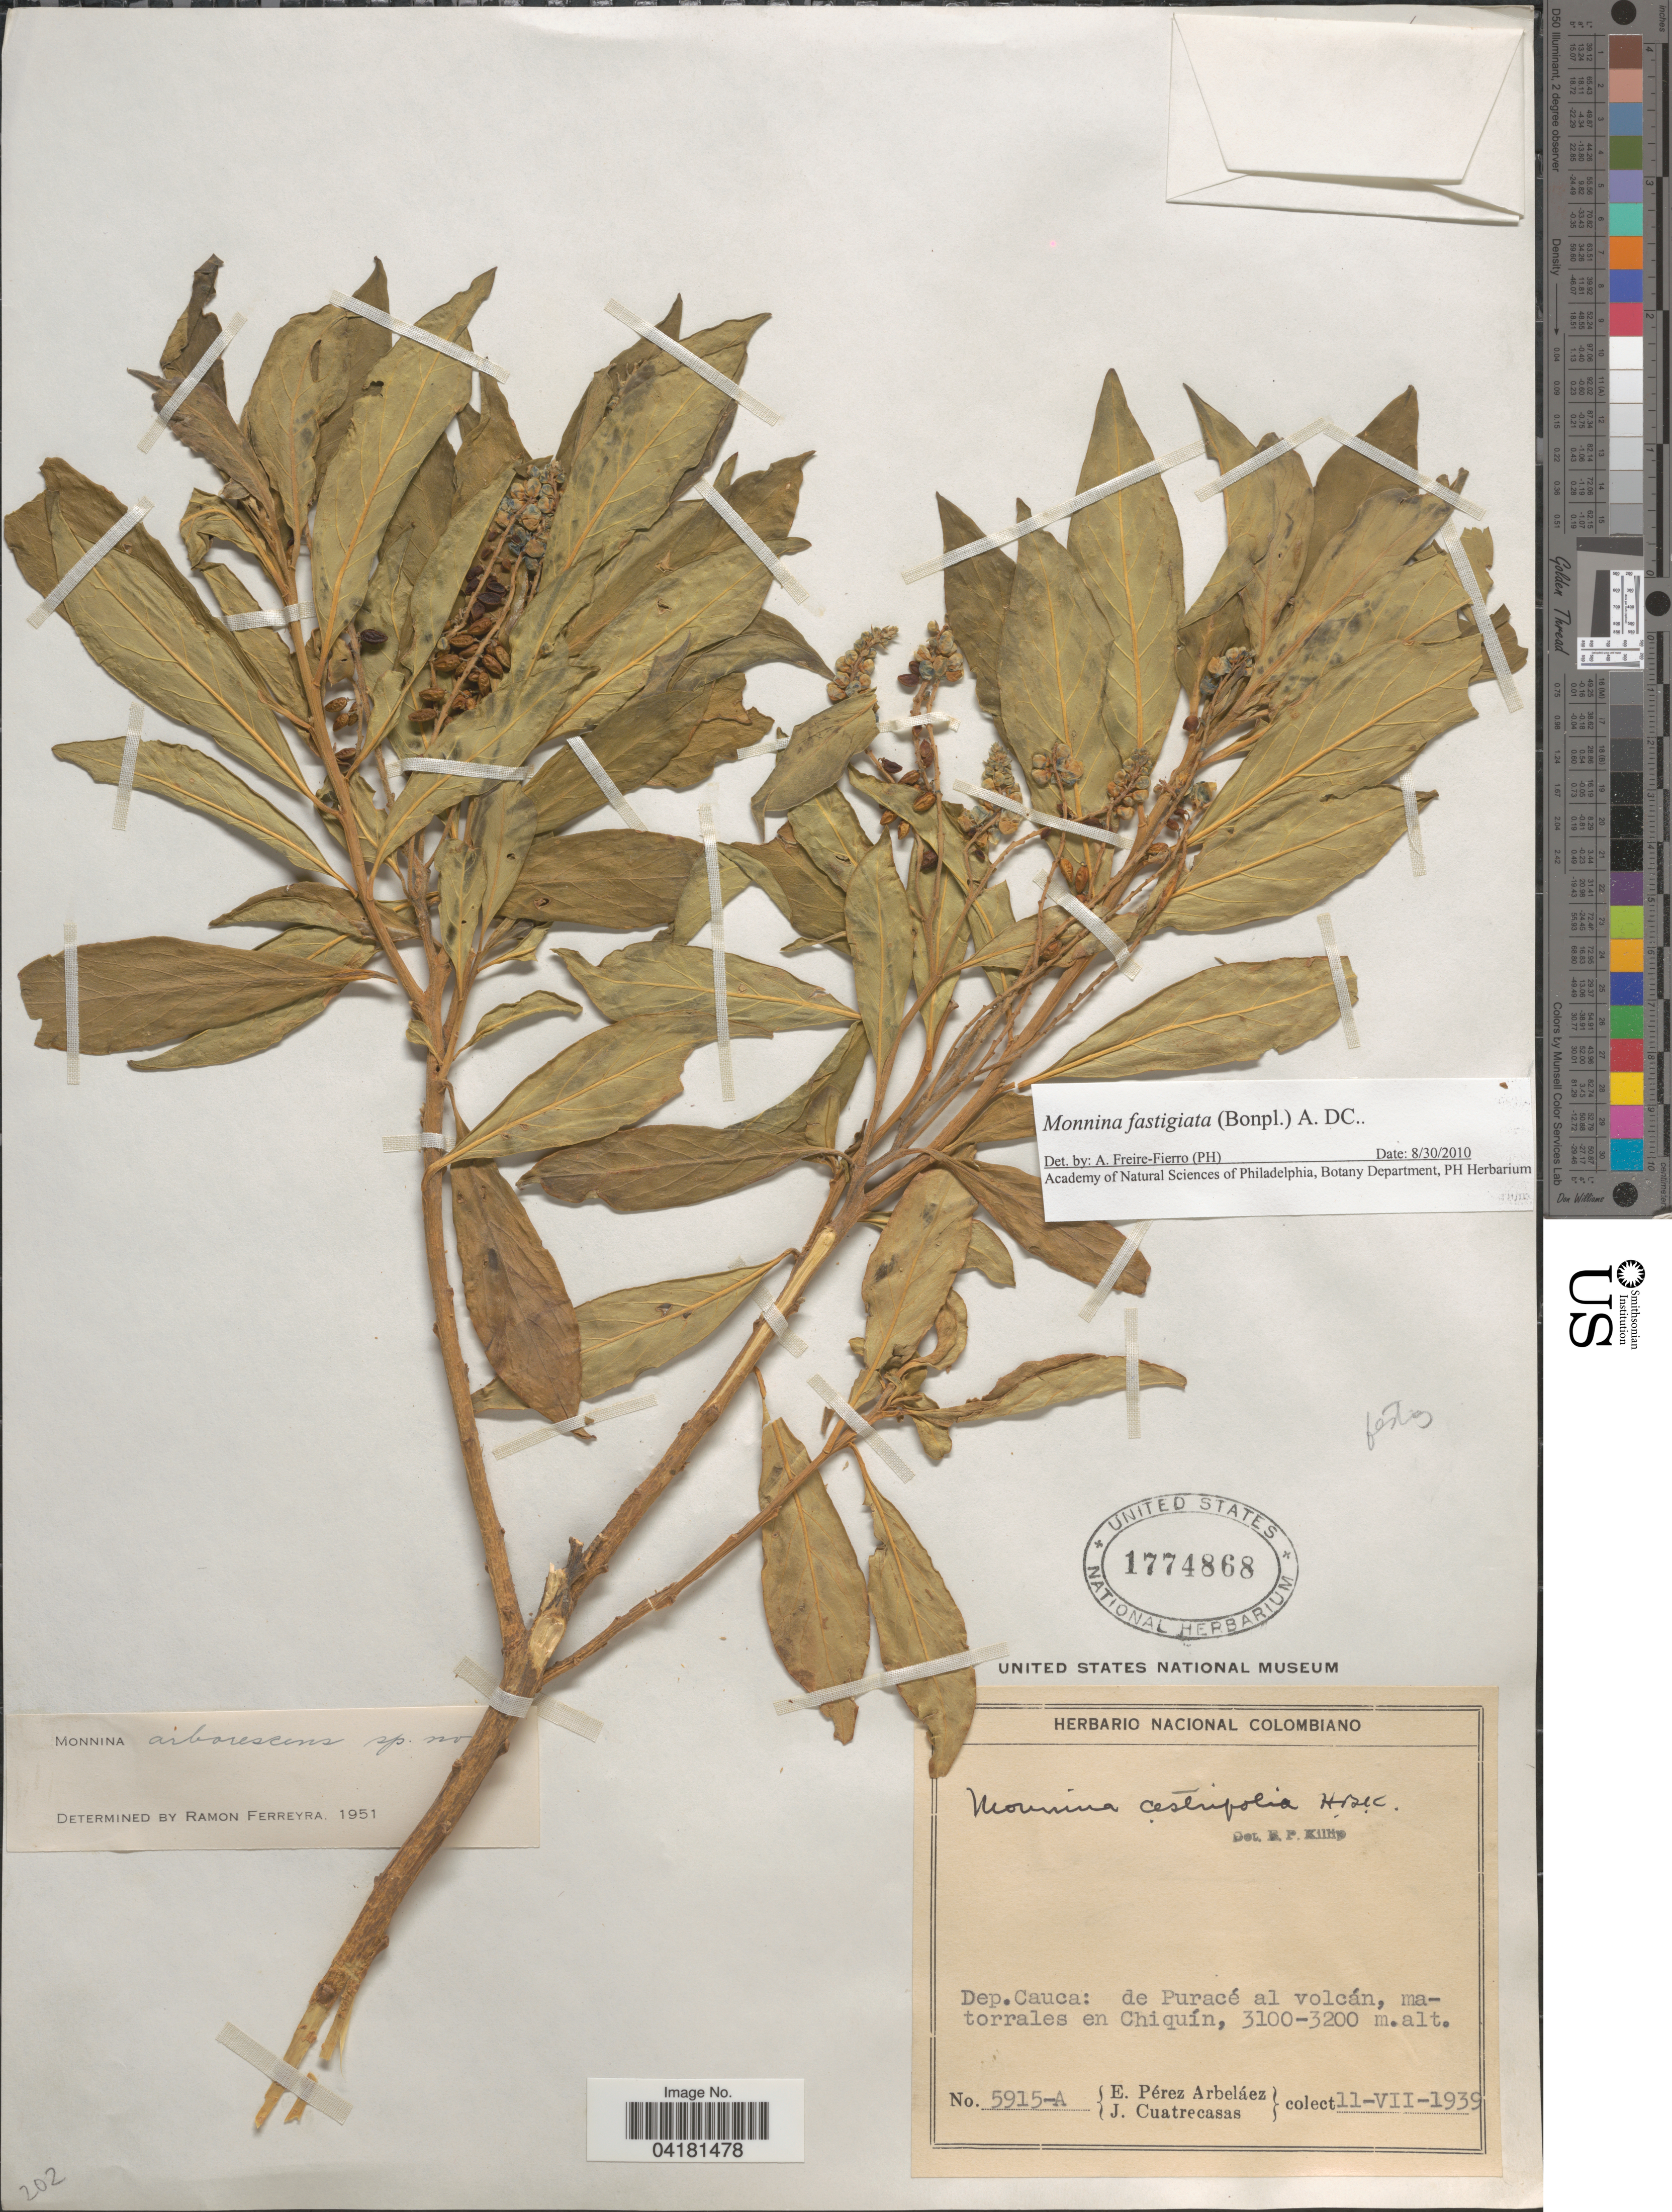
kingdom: Plantae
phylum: Tracheophyta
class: Magnoliopsida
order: Fabales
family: Polygalaceae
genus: Monnina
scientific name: Monnina fastigiata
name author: (Bonpl.) DC.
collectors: E. Pérez Arbeláez & J. Cuatrecasas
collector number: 5915-A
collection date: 1939-07-11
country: Colombia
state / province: Cauca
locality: Dep. Cauca: de Puracé al volcán, matorrales en Chiquín.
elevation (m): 3100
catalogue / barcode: US 1774868